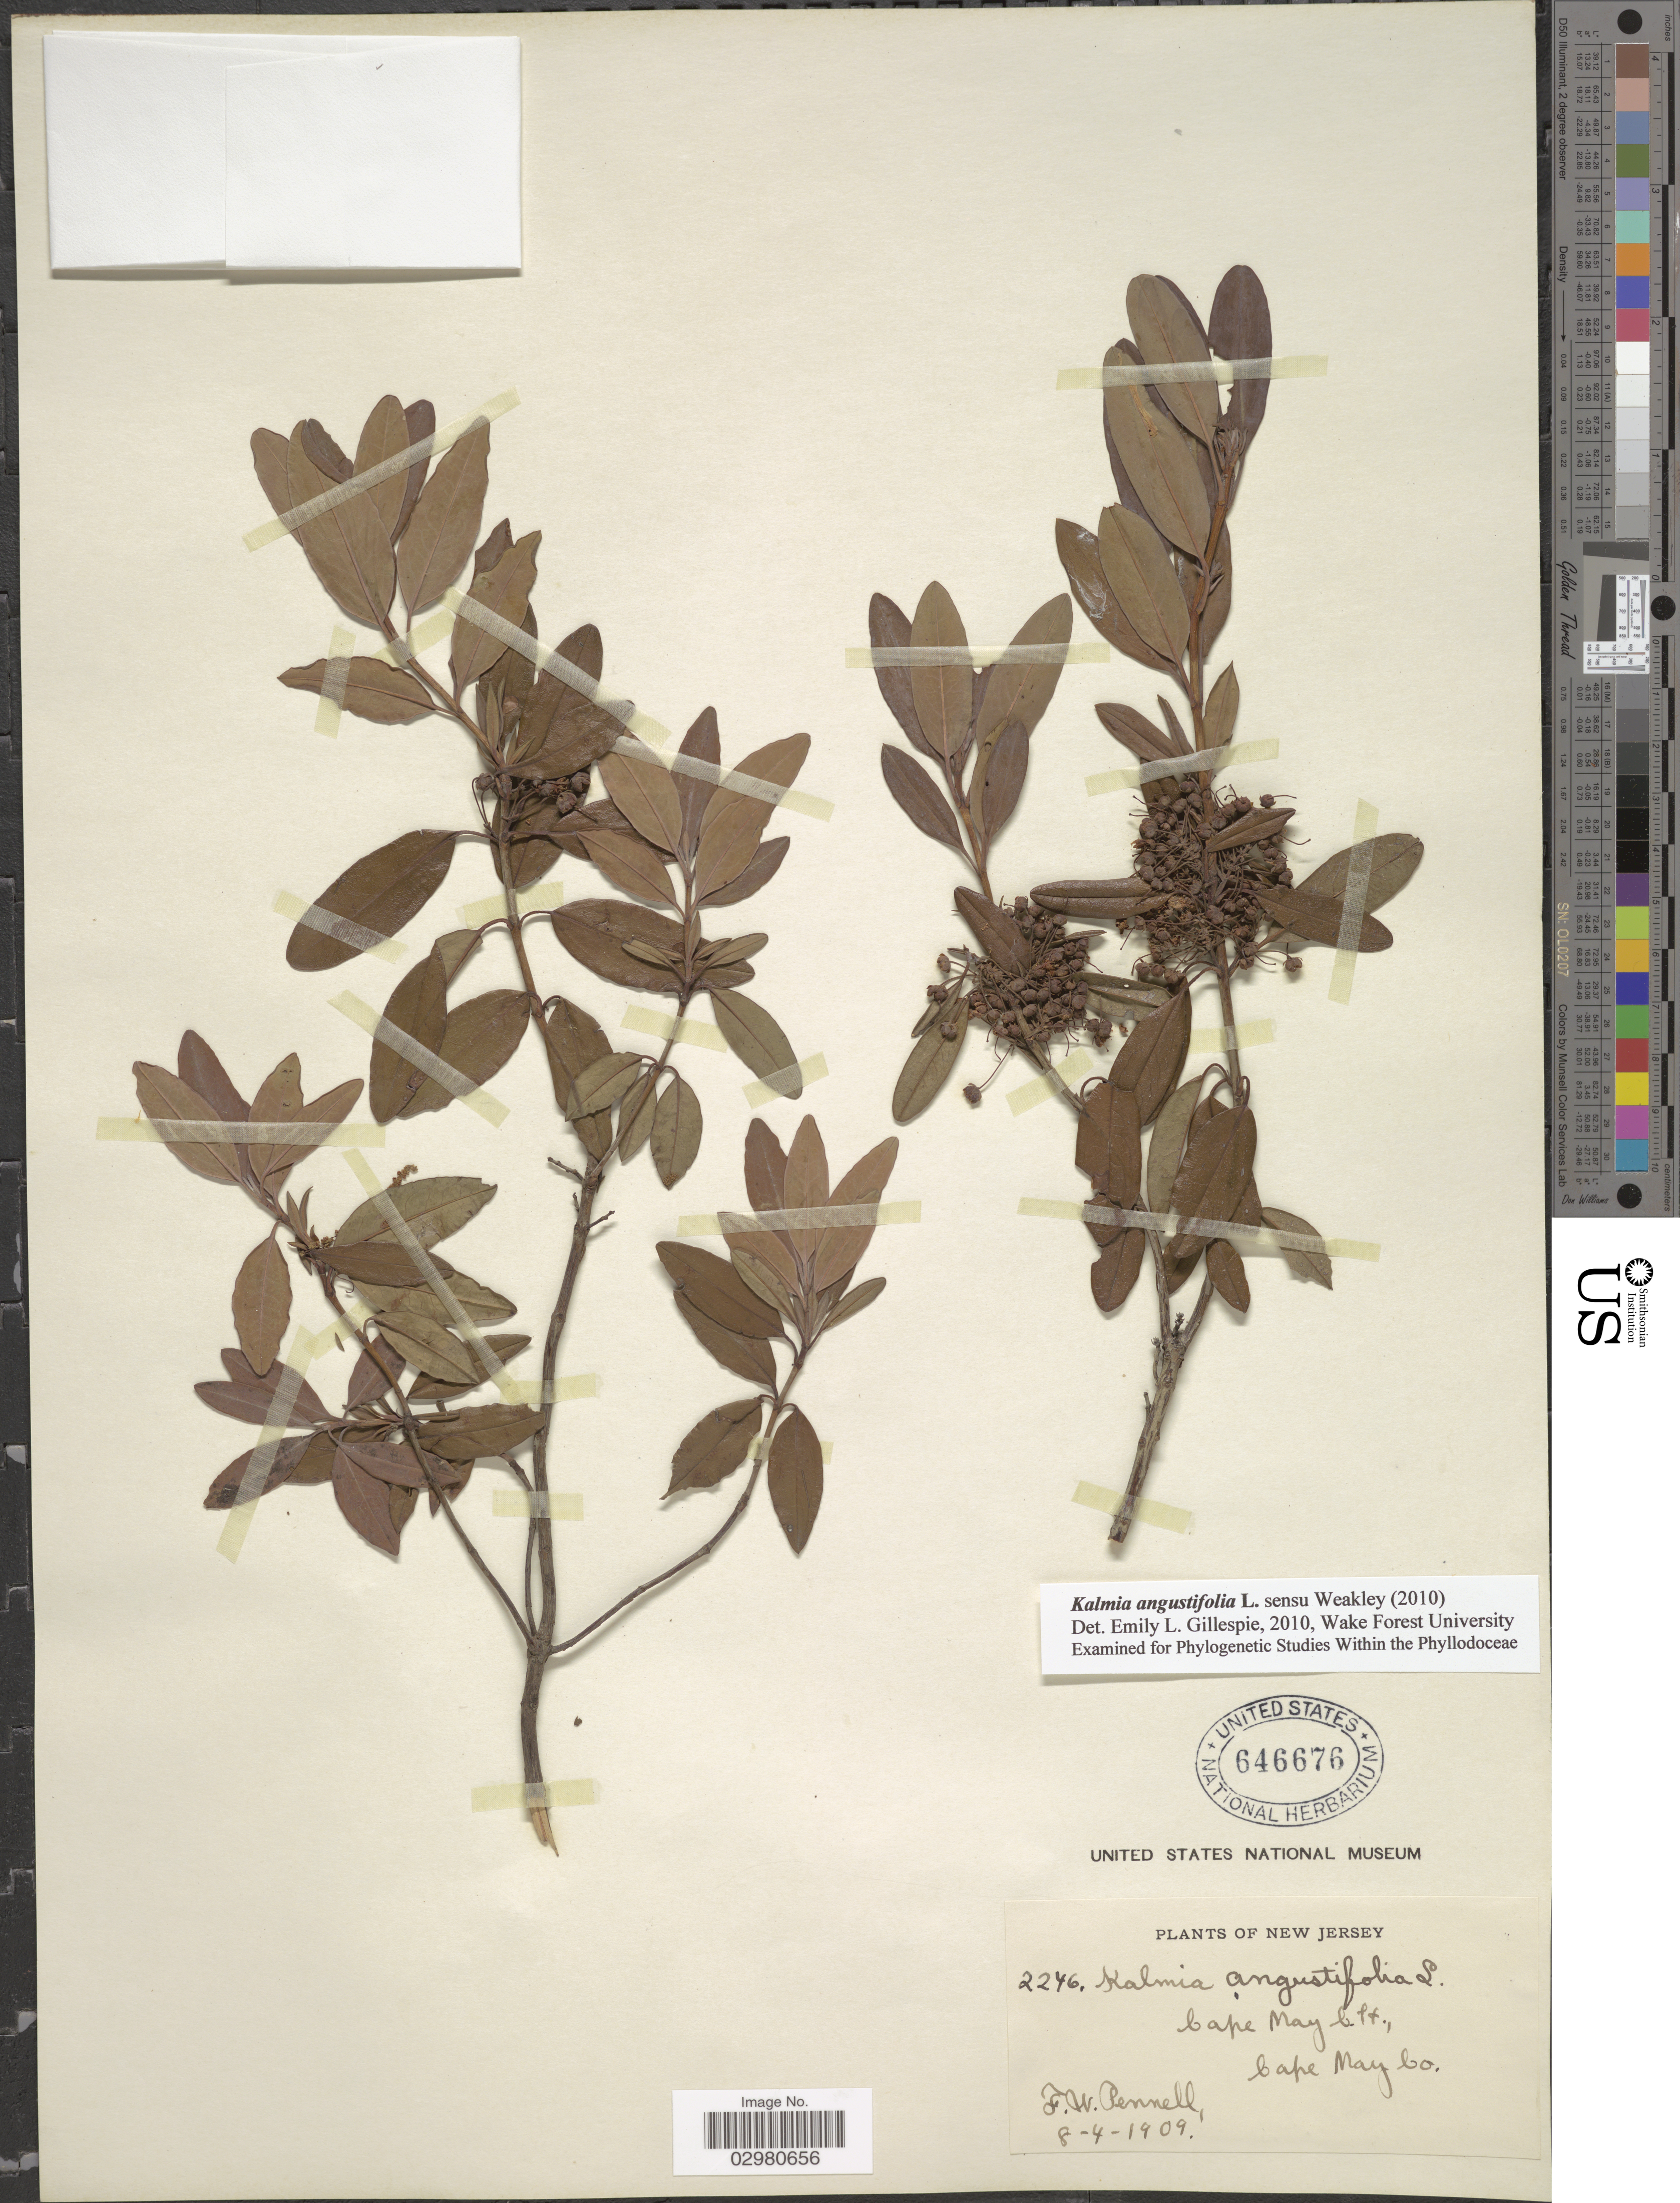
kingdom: Plantae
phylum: Tracheophyta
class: Magnoliopsida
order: Ericales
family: Ericaceae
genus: Kalmia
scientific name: Kalmia angustifolia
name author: L.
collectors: F. W. Pennell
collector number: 2246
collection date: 1909-04-08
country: United States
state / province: New Jersey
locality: Cape May C. Pt., Cape May Co.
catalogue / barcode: US 646676